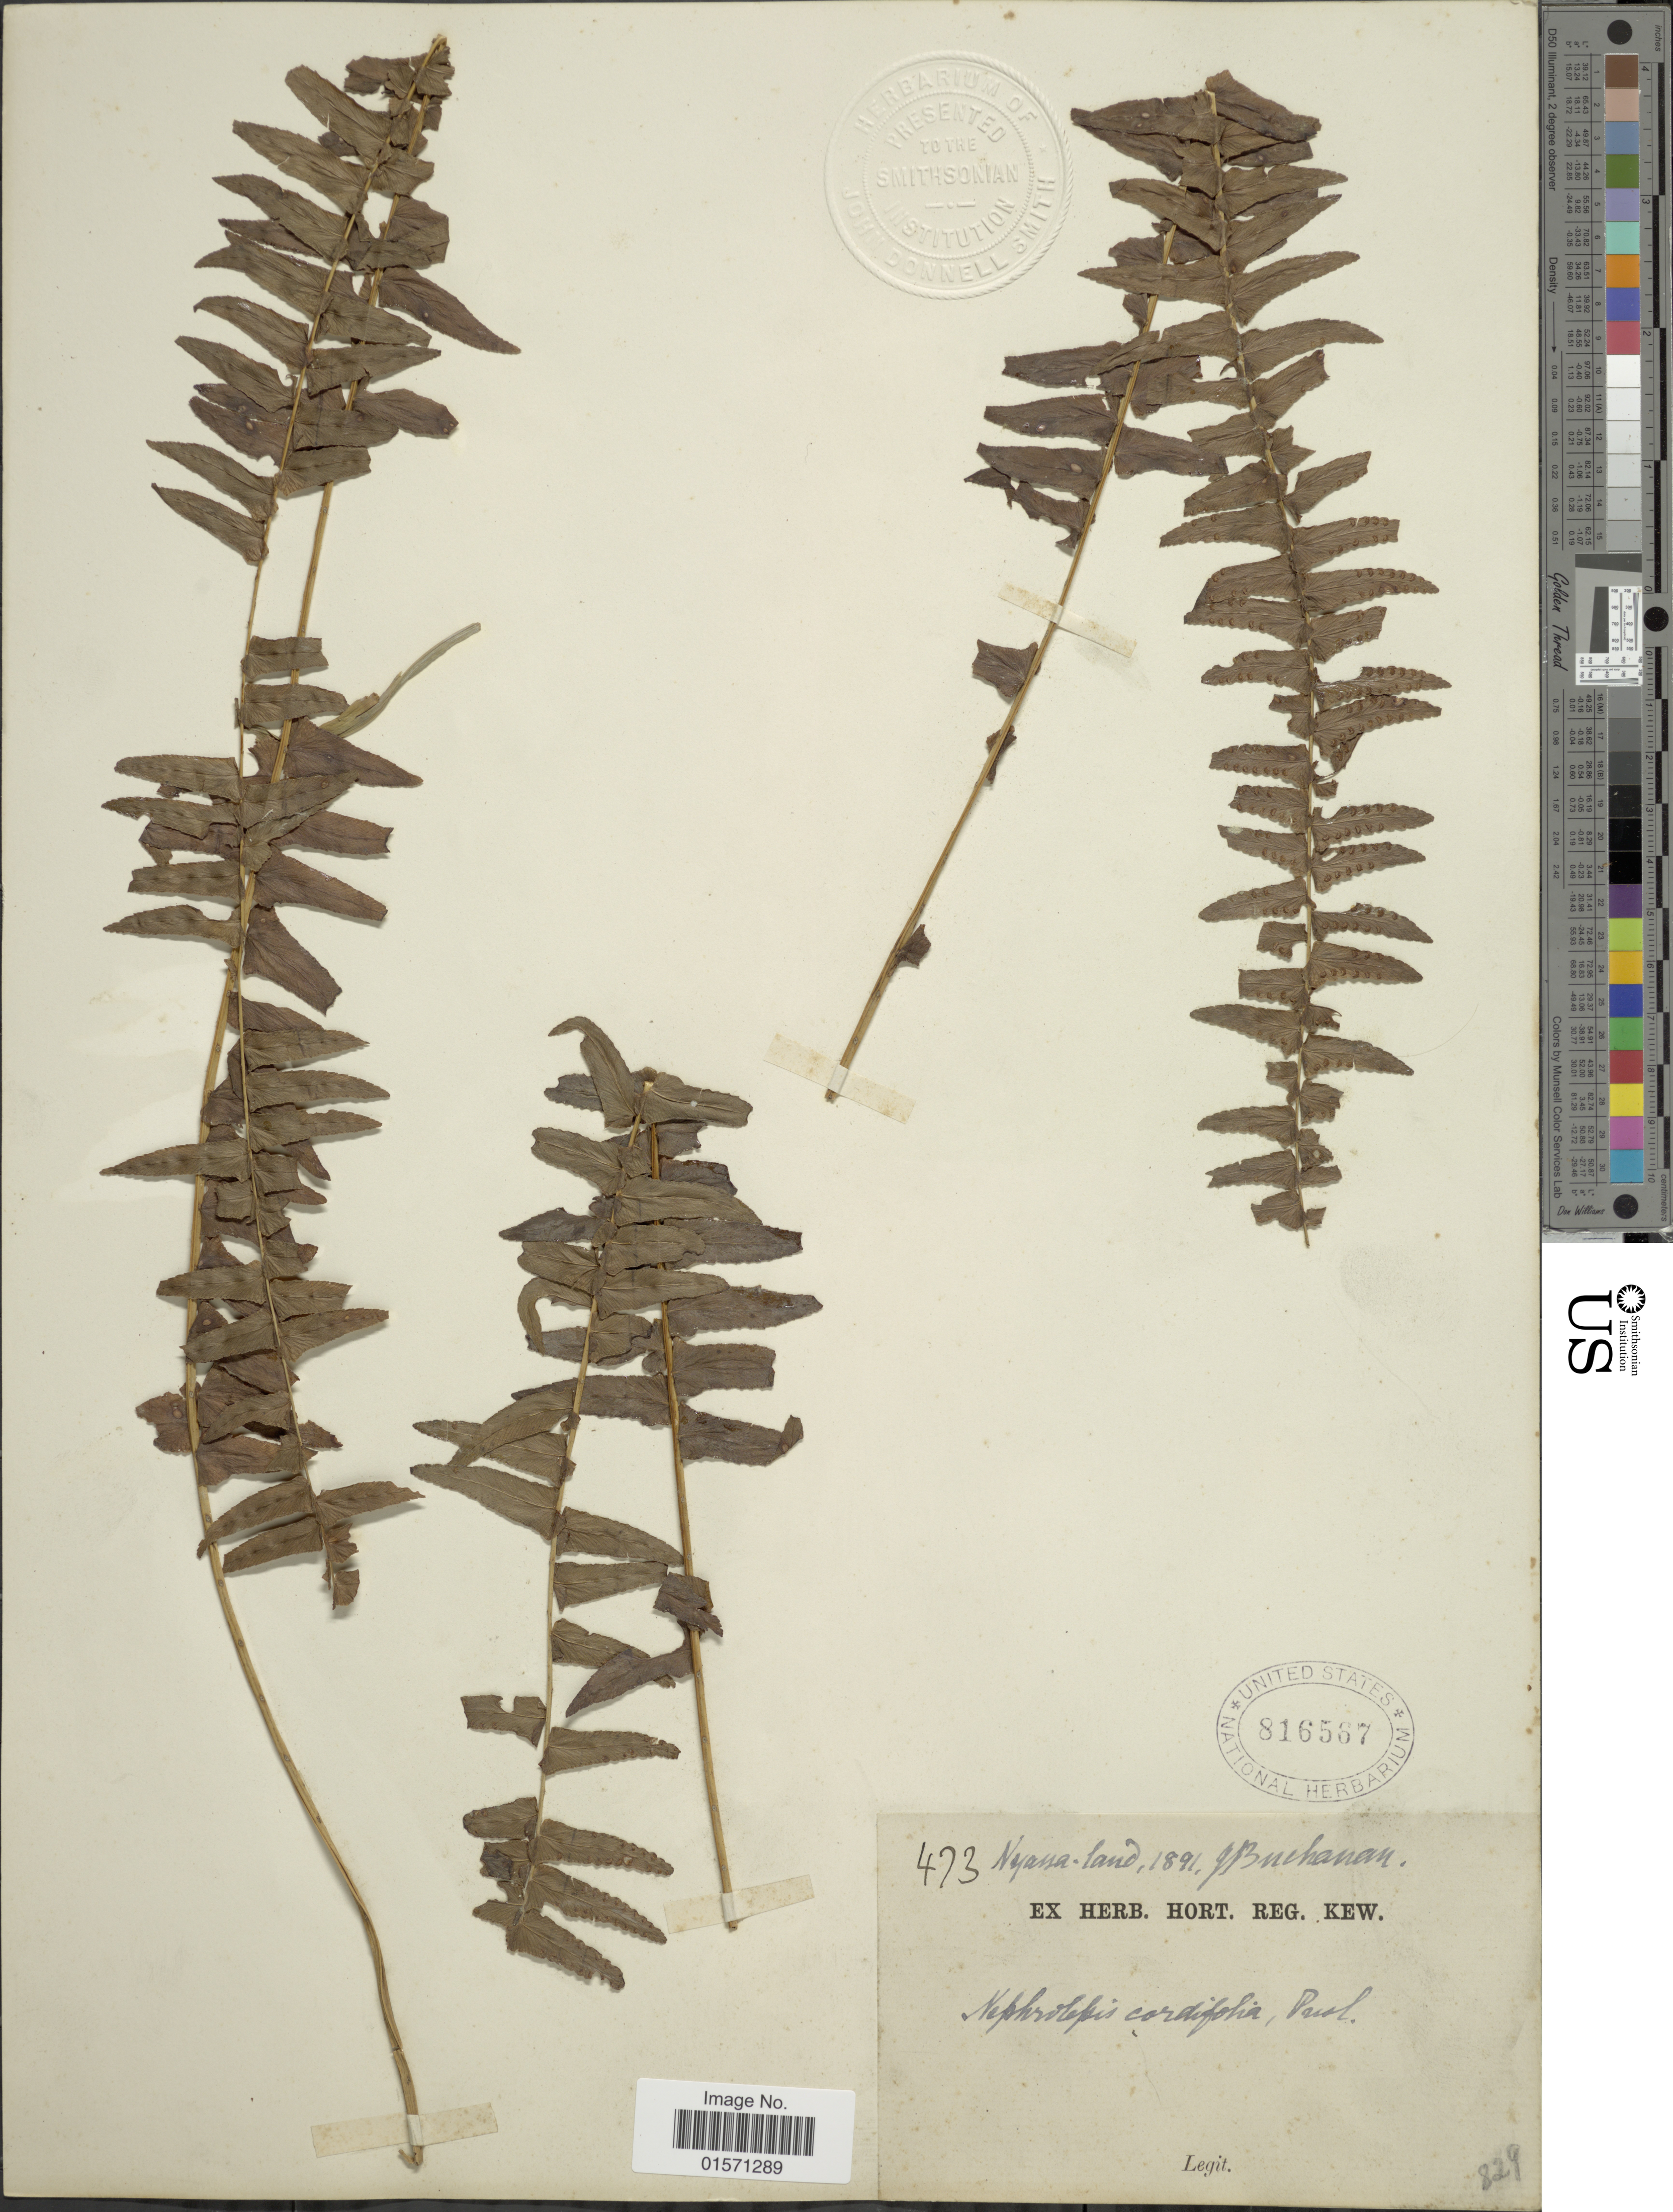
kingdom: Plantae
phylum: Tracheophyta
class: Polypodiopsida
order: Polypodiales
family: Nephrolepidaceae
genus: Nephrolepis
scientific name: Nephrolepis tuberosa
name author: (Willd.) C. Presl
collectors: J. Buchanan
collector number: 473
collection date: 1891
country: Malawi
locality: Nyassa-land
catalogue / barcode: US 816567